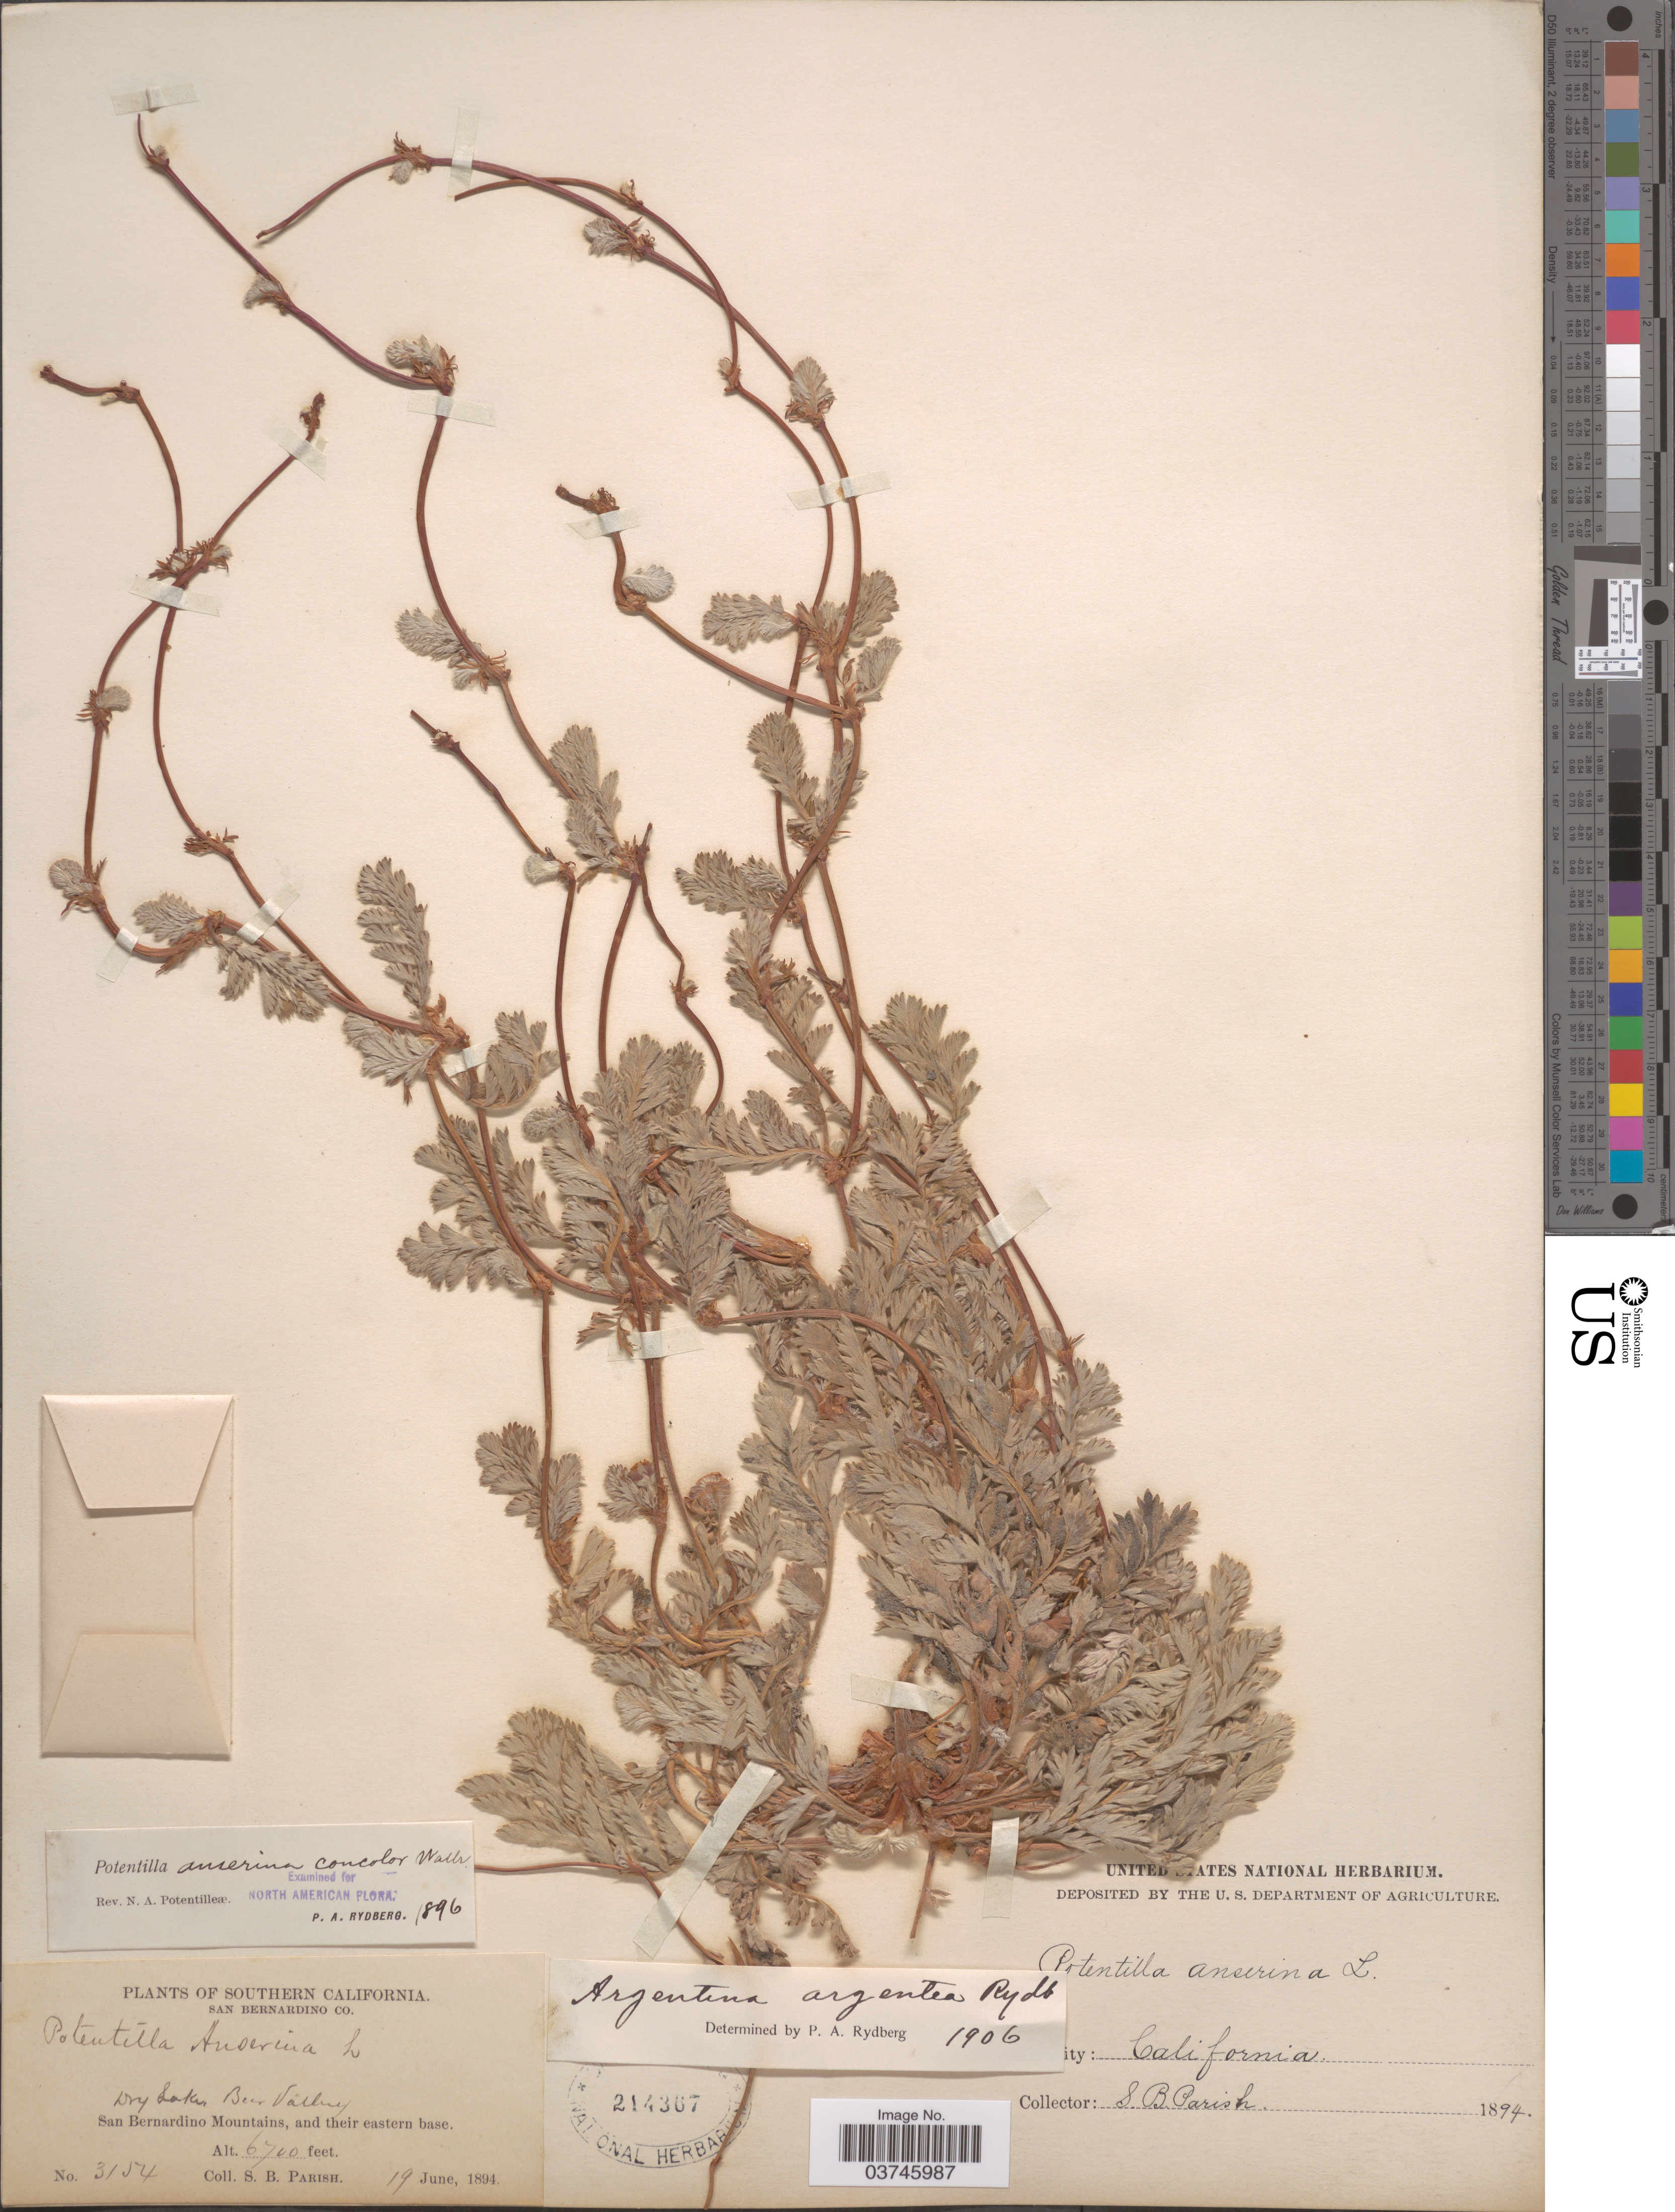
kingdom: Plantae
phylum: Tracheophyta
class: Magnoliopsida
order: Rosales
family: Rosaceae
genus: Argentina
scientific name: Argentina anserina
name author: (L.) Rydb.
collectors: S. B. Parish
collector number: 3154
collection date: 1894-06-19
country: United States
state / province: California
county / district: San Bernardino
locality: Southern California. San Bernardino Co. Bear Valley. San Bernardino Mountains, and their eastern base.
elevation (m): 2042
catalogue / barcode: US 214367